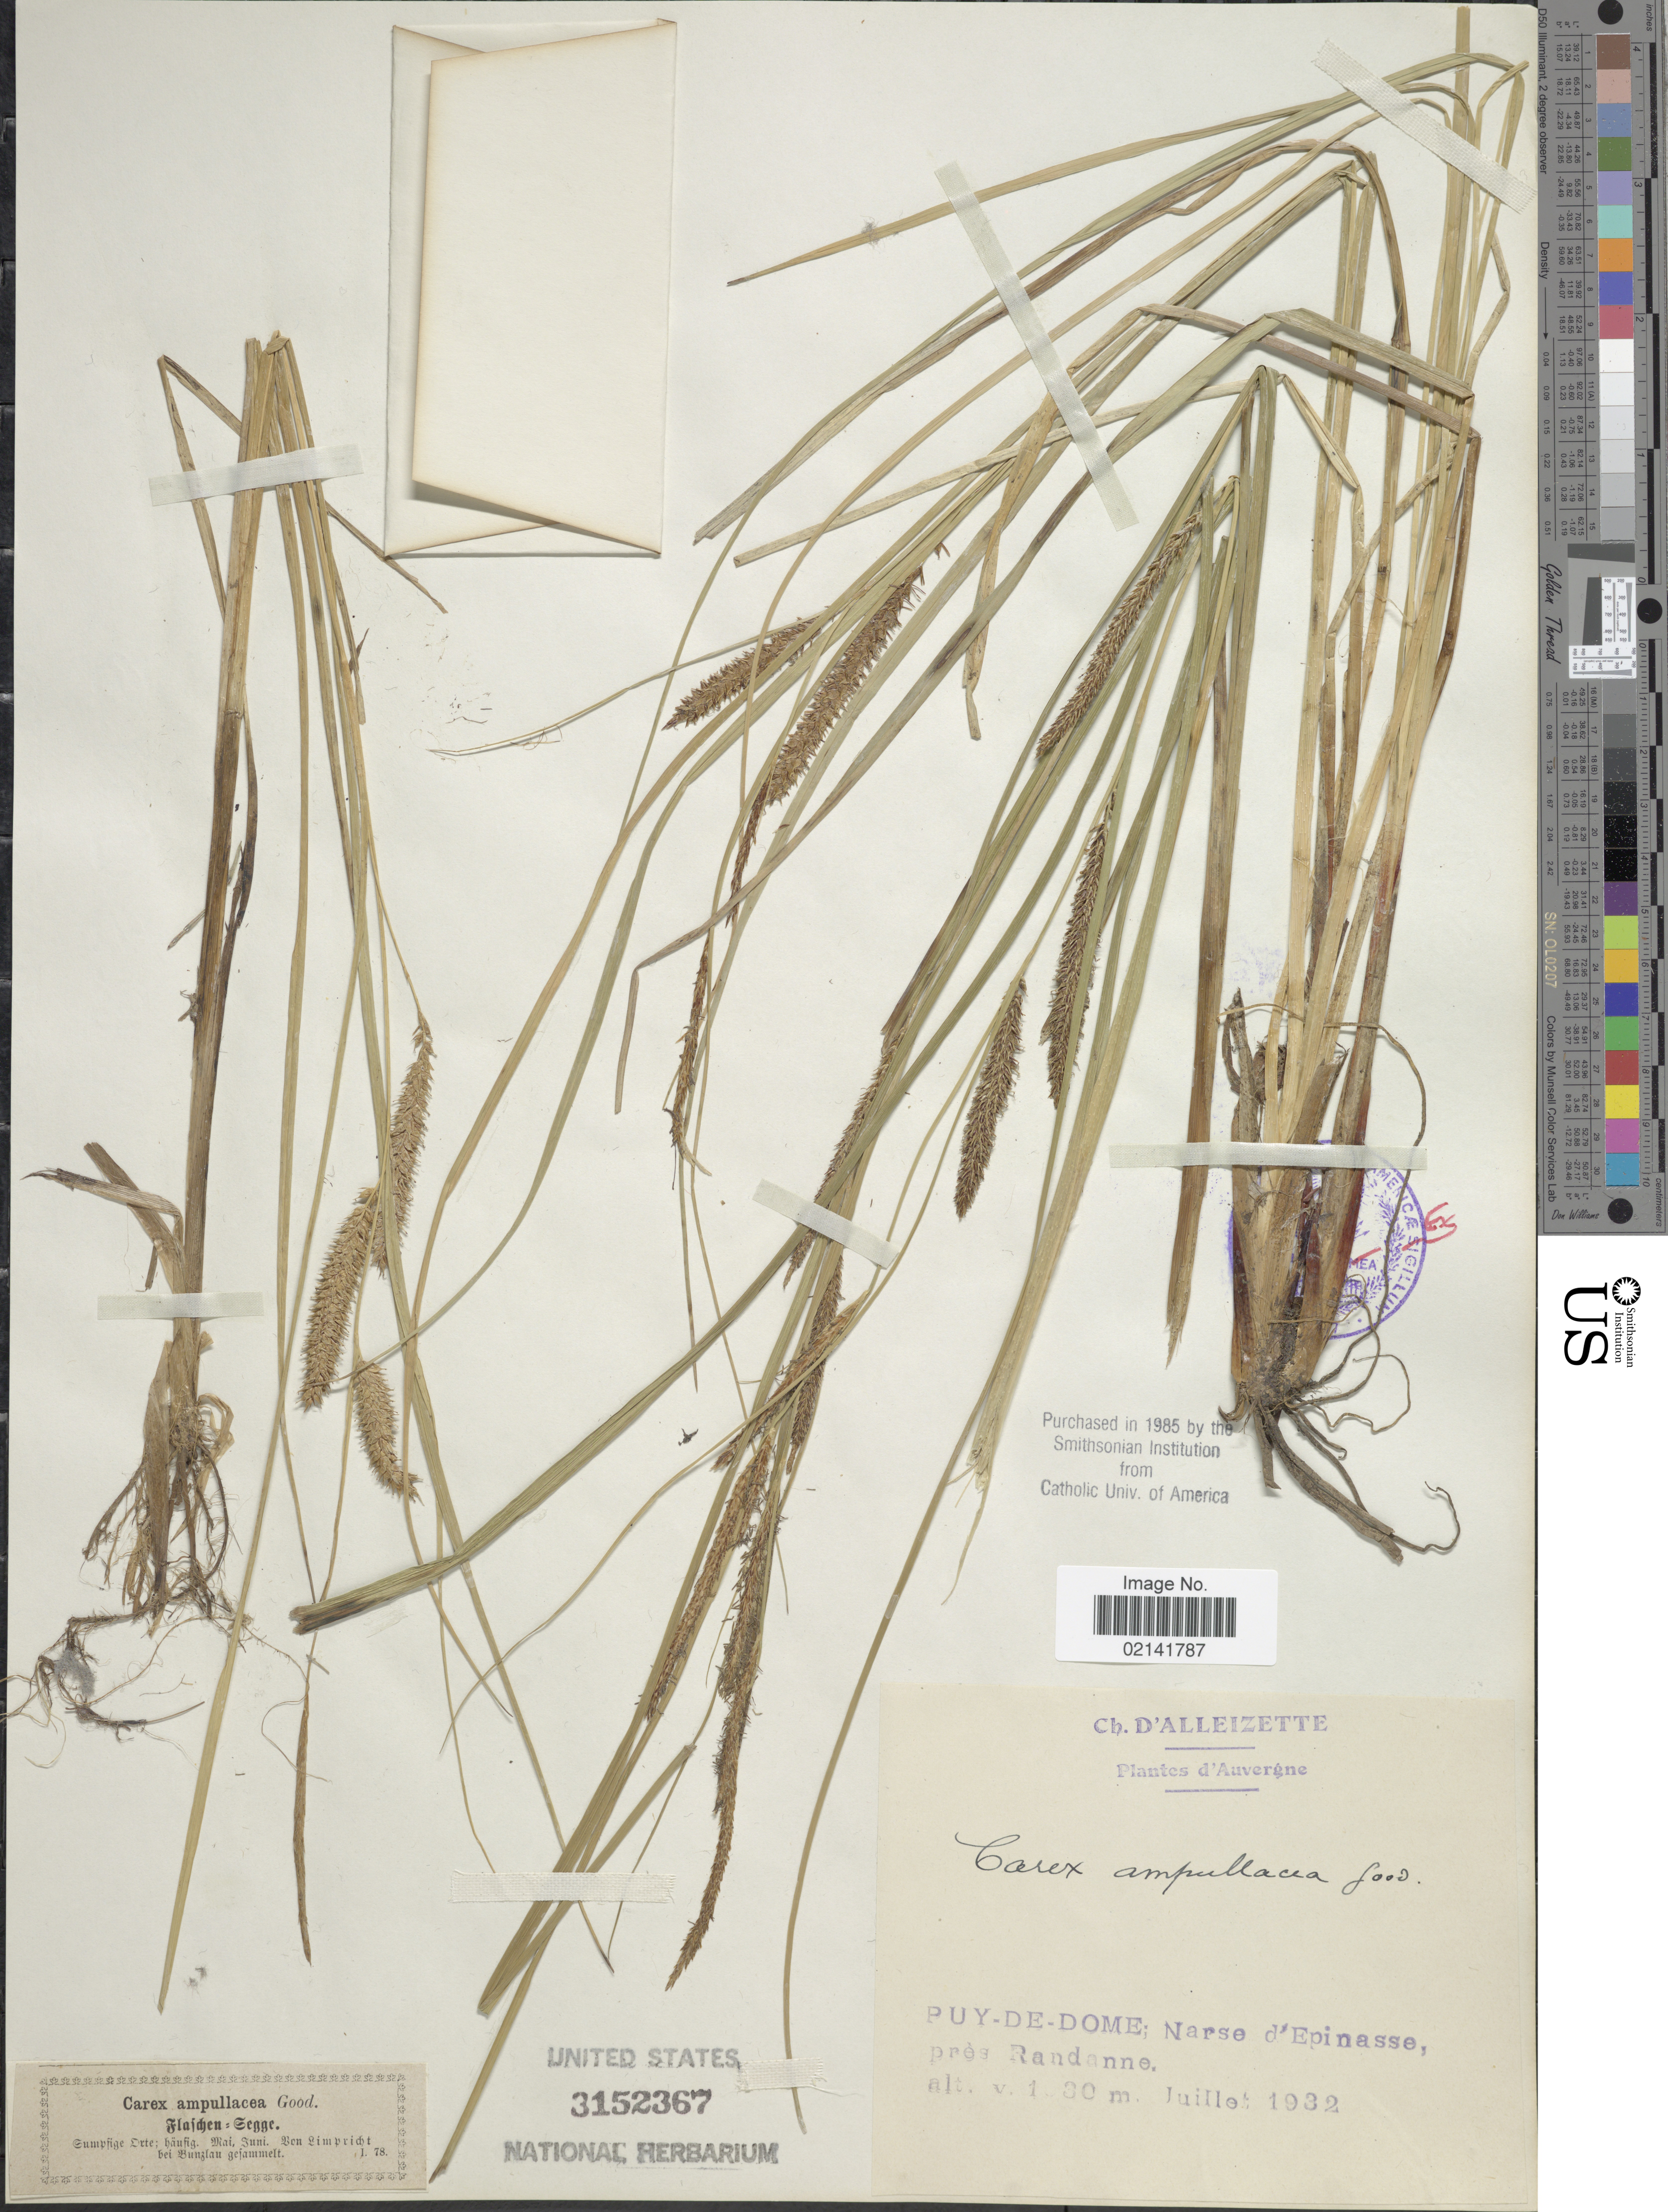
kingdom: Plantae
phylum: Tracheophyta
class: Liliopsida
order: Poales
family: Cyperaceae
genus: Carex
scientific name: Carex rostrata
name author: Stokes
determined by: Strong, Mark T., (BOT), Smithsonian Institution - National Museum of Natural History (UNITED STATES)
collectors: D'alleizette, CH.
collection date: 1932-07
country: France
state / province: Auvergne-Rhône-Alpes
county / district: Puy-de-Dôme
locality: D'Auvergne. Puy-De-Dome; Narse d'Espinasse, pres Randanne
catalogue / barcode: US 3152367